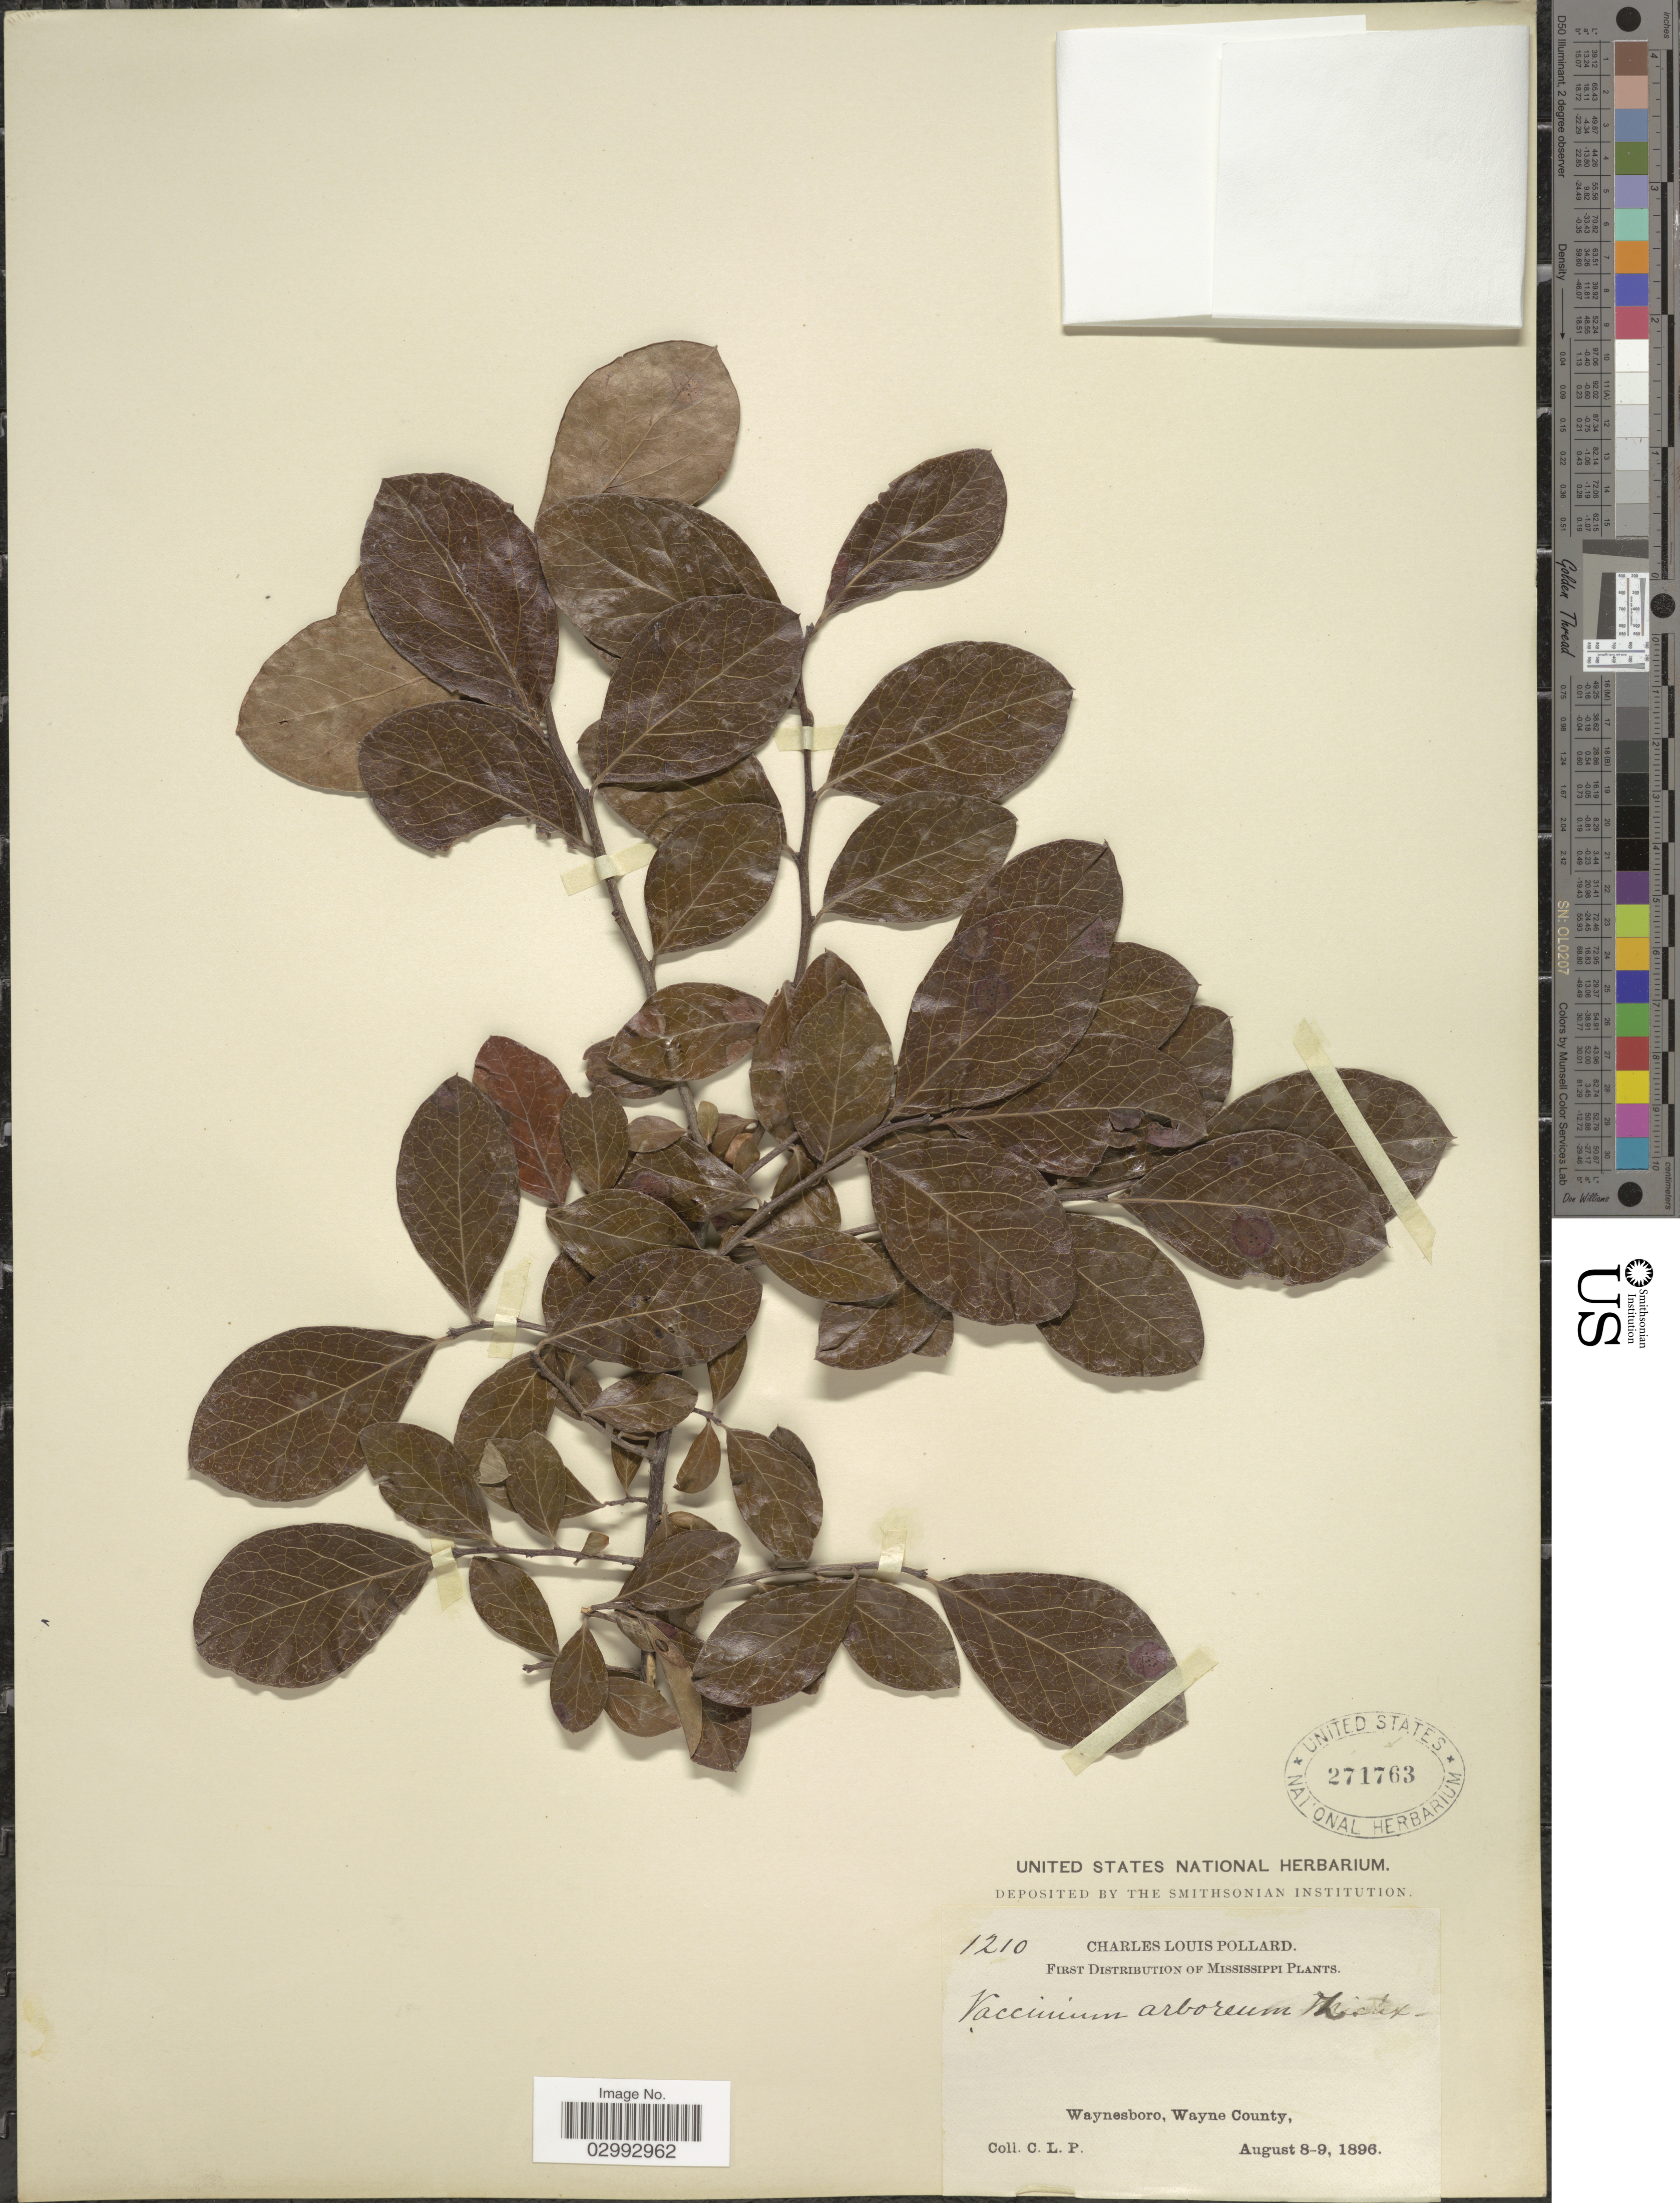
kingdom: Plantae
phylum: Tracheophyta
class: Magnoliopsida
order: Ericales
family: Ericaceae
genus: Batodendron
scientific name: Batodendron arboreum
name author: Nutt.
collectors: C. L. Pollard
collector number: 1210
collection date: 1896-08-08/1896-08-09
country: United States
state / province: Mississippi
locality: Waynesboro, Wayne County.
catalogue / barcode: US 271763